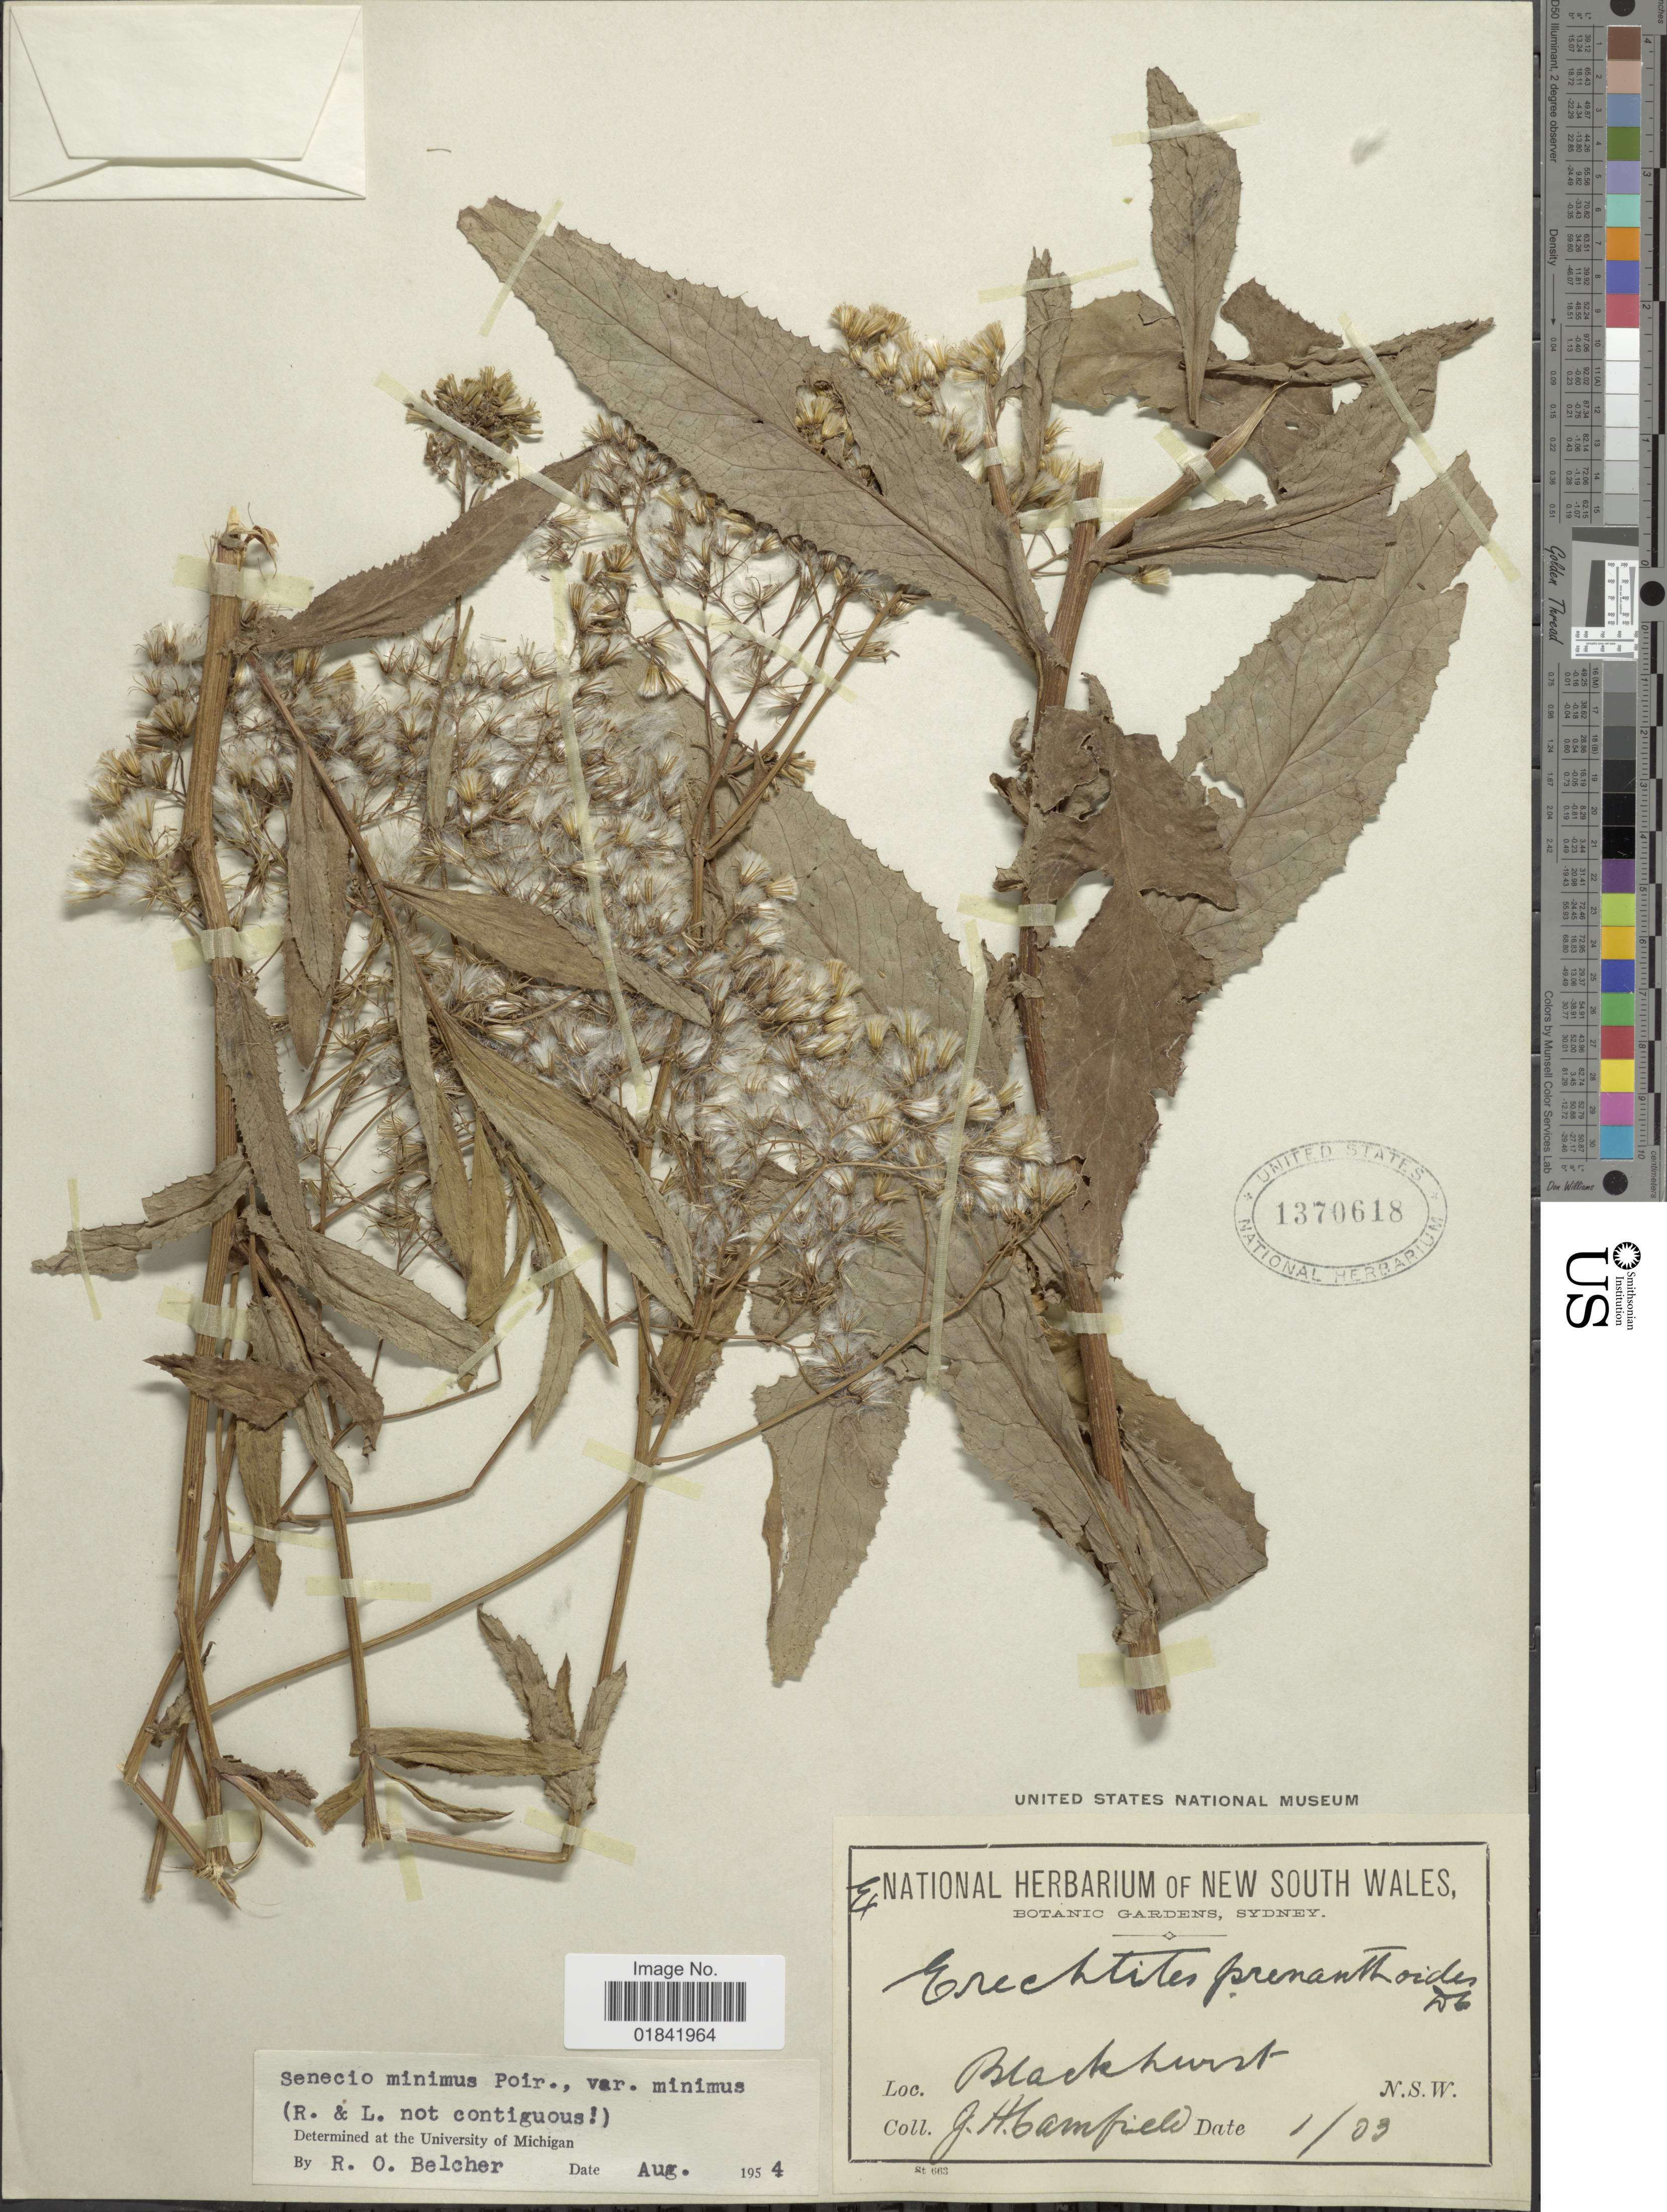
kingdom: Plantae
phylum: Tracheophyta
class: Magnoliopsida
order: Asterales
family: Asteraceae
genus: Senecio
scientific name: Senecio minimus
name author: Poir.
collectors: J. Camfield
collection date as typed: Transcribed d/m/y: /1/03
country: Australia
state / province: New South Wales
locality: Blackhurst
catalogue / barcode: US 1370618